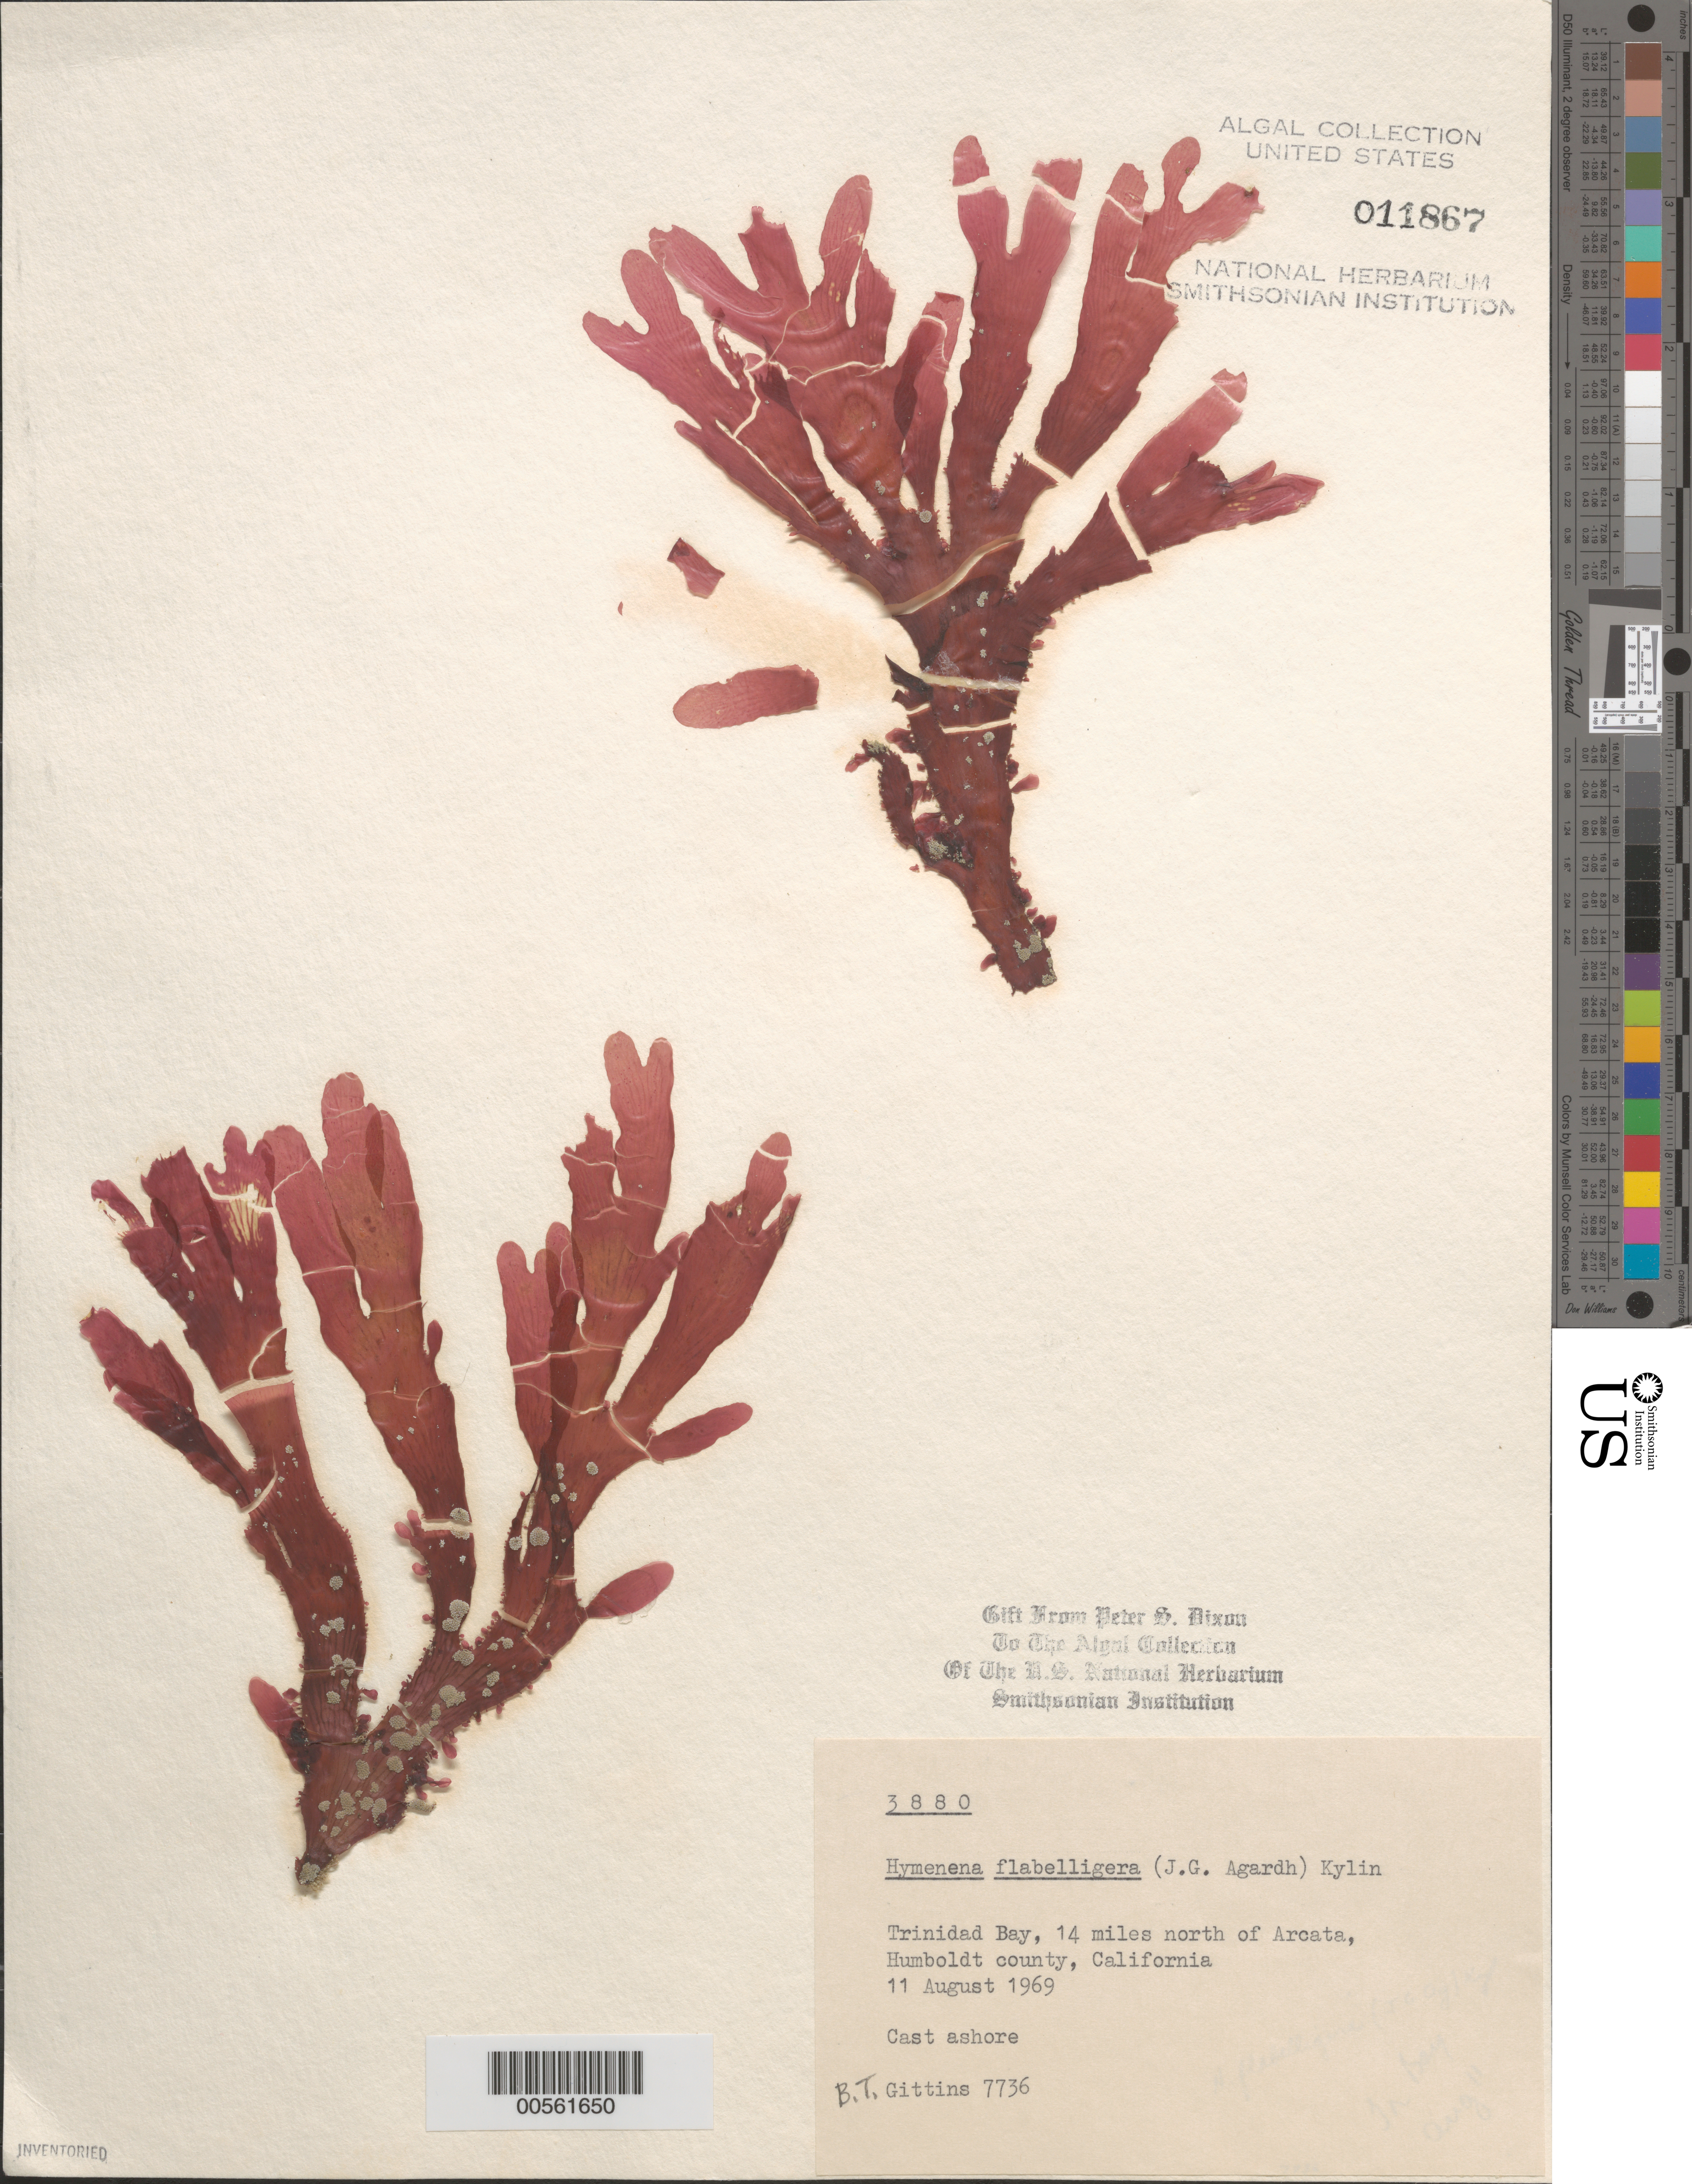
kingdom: Plantae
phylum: Rhodophyta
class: Florideophyceae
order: Ceramiales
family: Delesseriaceae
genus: Hymenena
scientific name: Hymenena flabelligera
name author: (J. Agardh) Kylin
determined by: Dixon, P. S.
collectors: B. Gittins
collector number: BTG 7736 & PSD 3880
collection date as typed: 11 Aug 1969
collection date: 1969-08-11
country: United States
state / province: California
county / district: Humboldt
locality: Trinidad Bay, 14 miles north of Arcata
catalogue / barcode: US 11867